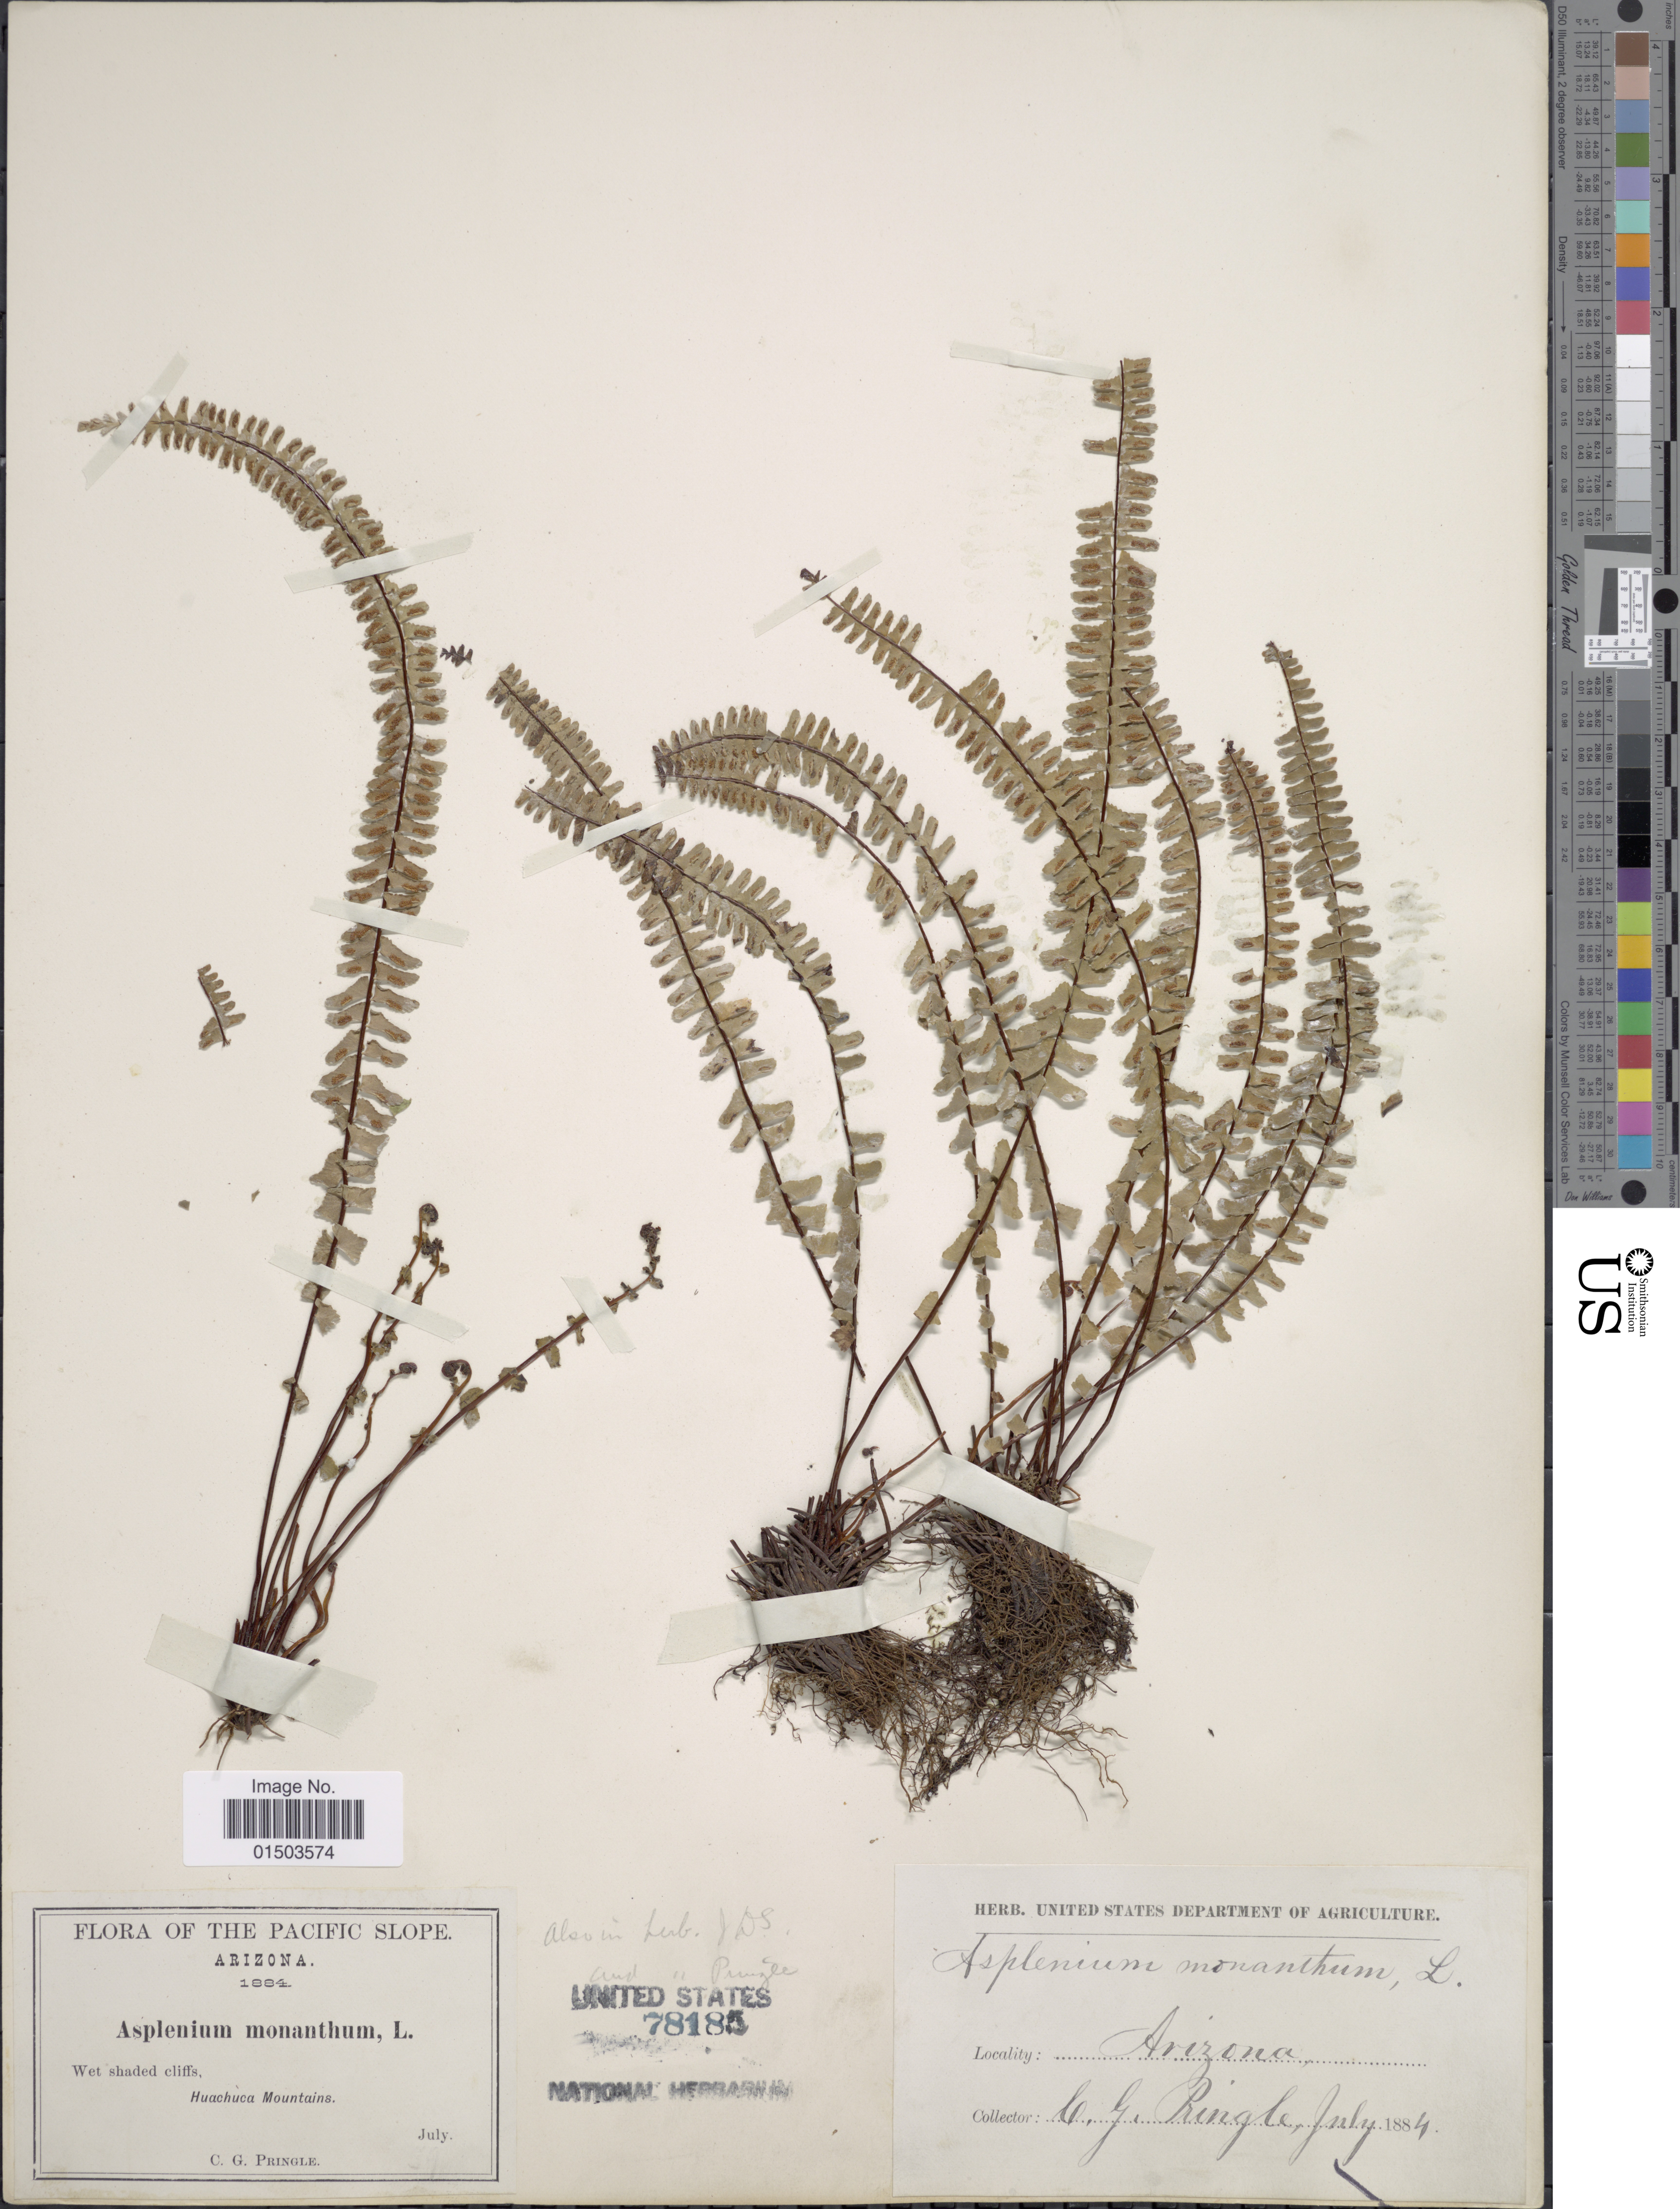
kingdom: Plantae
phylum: Tracheophyta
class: Polypodiopsida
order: Polypodiales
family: Aspleniaceae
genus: Asplenium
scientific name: Asplenium monanthes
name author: L.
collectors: C. G. Pringle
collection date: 1884-07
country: United States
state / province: Arizona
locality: Pacific Slope, Arizona, Huachuca Mountains.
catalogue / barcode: US 78185